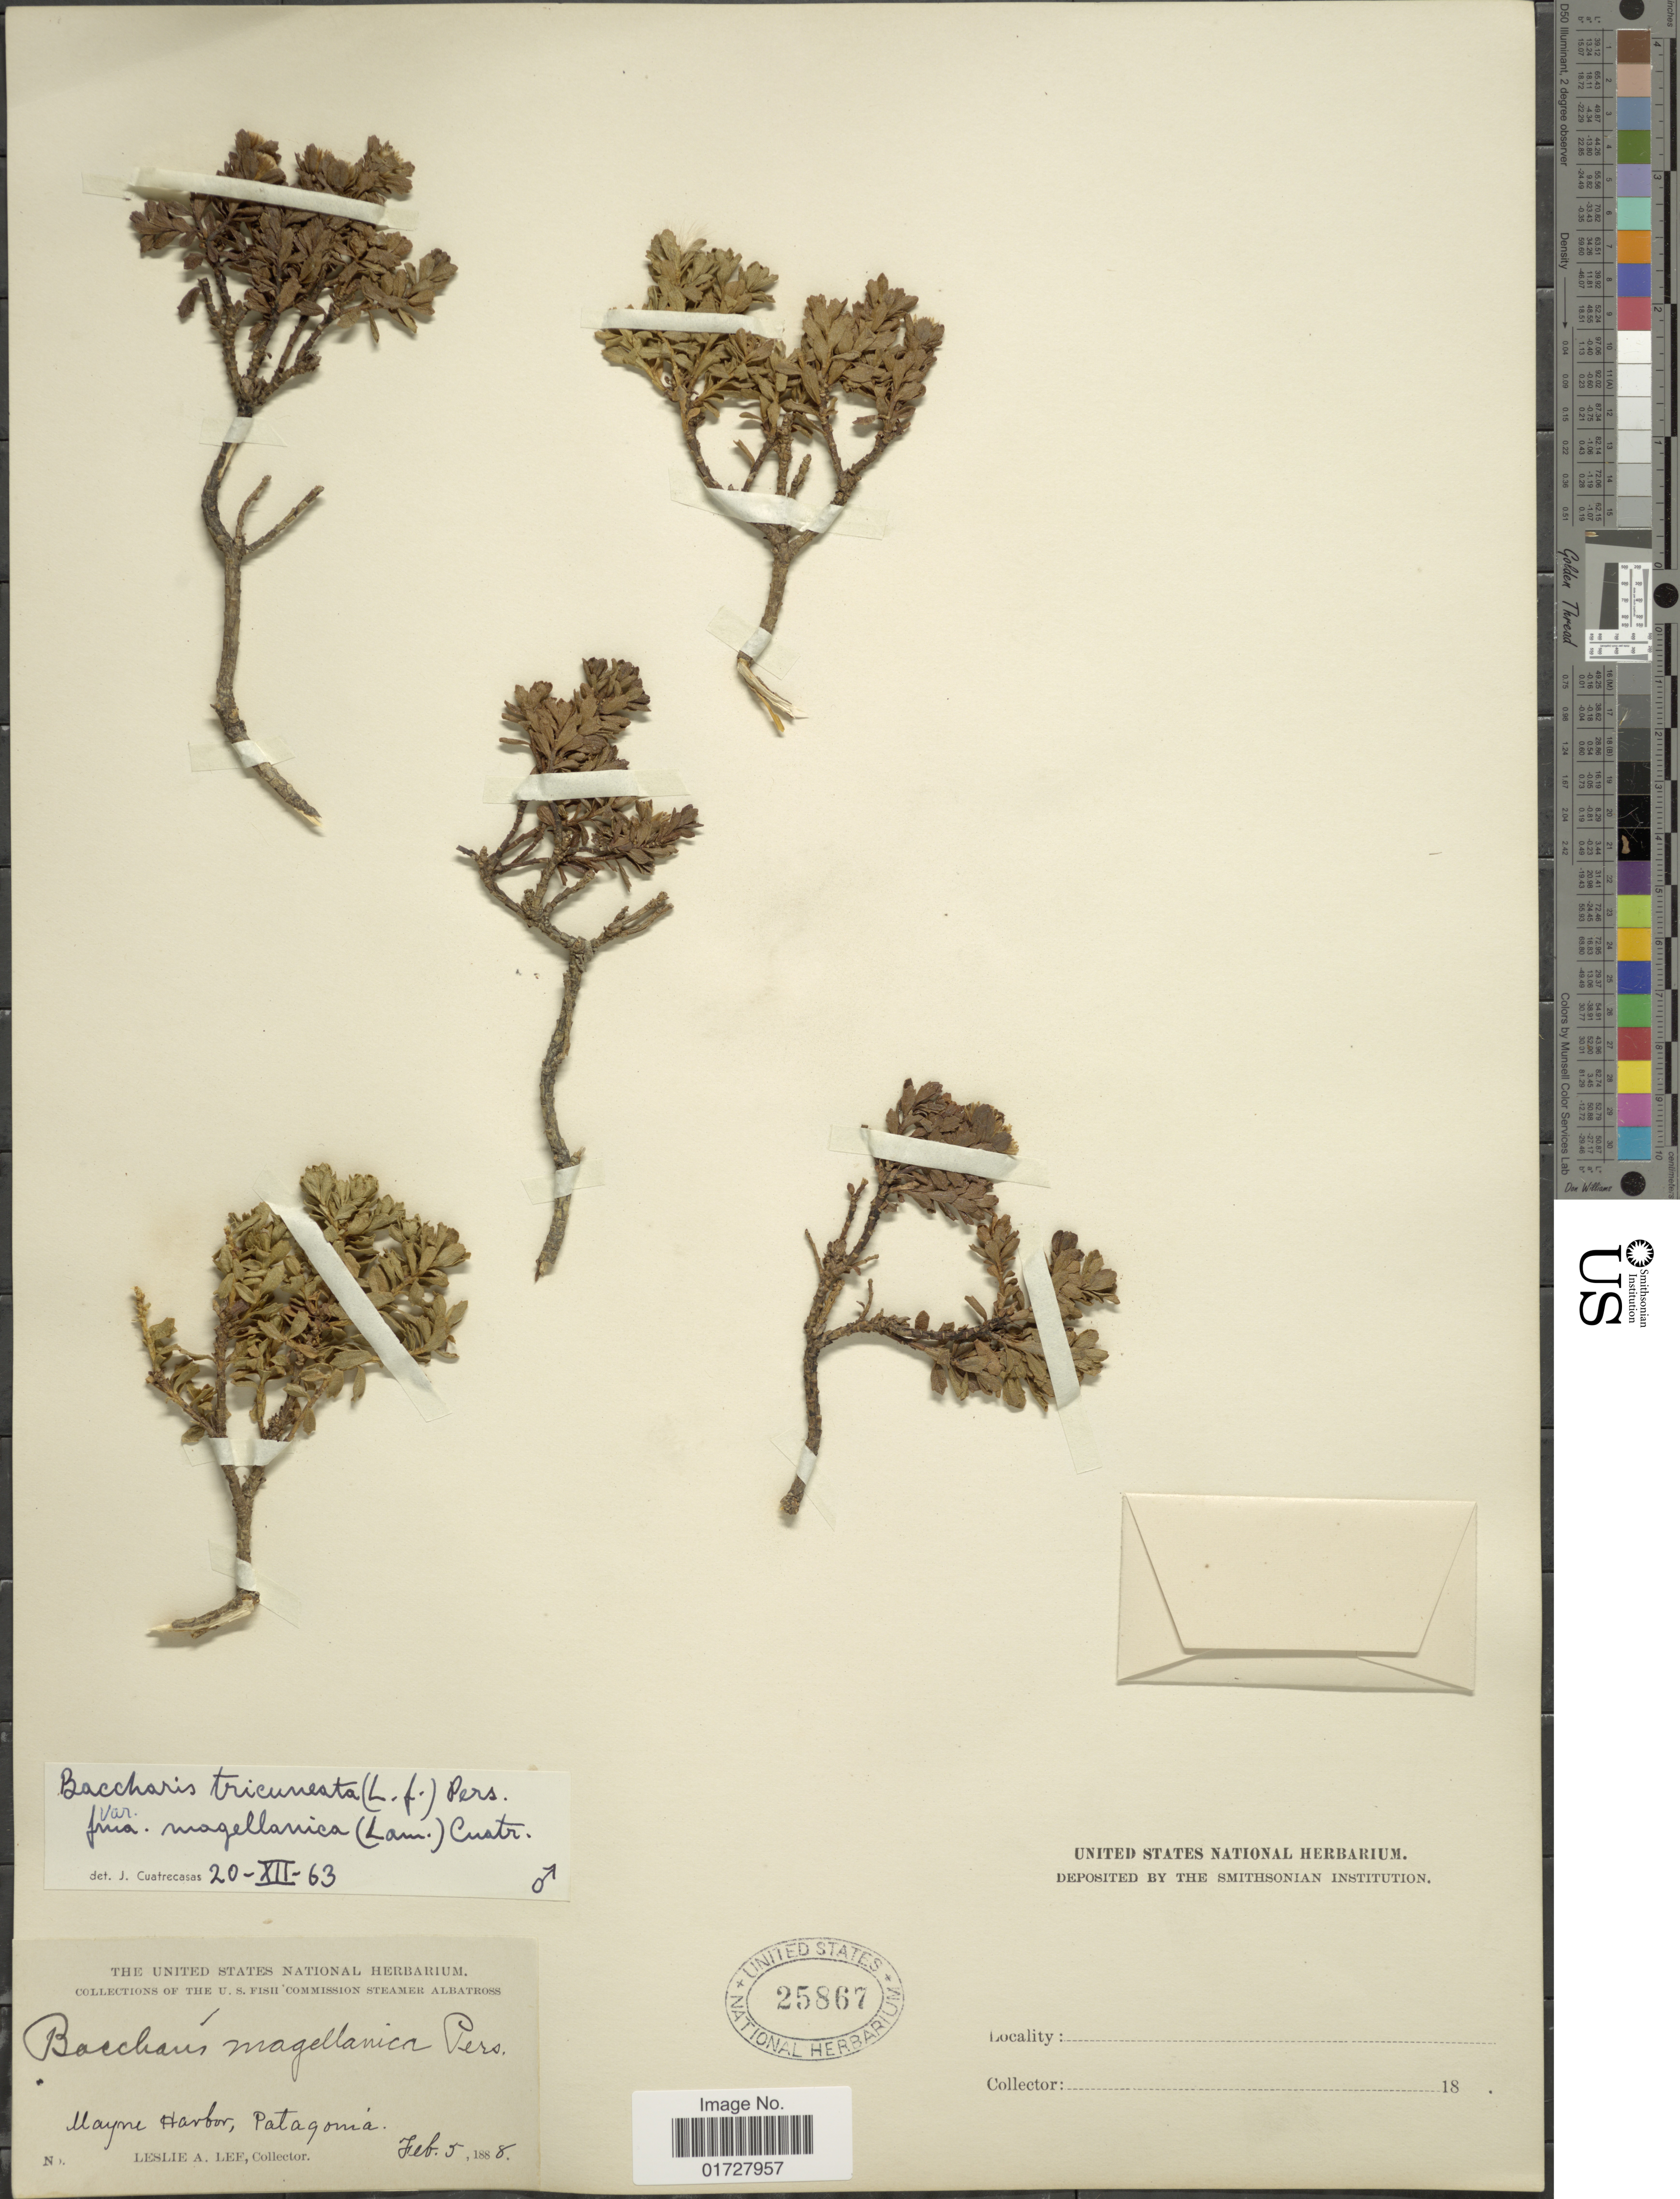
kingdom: Plantae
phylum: Tracheophyta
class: Magnoliopsida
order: Asterales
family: Asteraceae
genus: Baccharis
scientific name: Baccharis tricuneata var. magellanica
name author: (Lam.) Cuatrec.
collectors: L. Lee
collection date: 1888-02-05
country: Chile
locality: Mayne Harbor, Patagonia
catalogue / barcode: US 25867